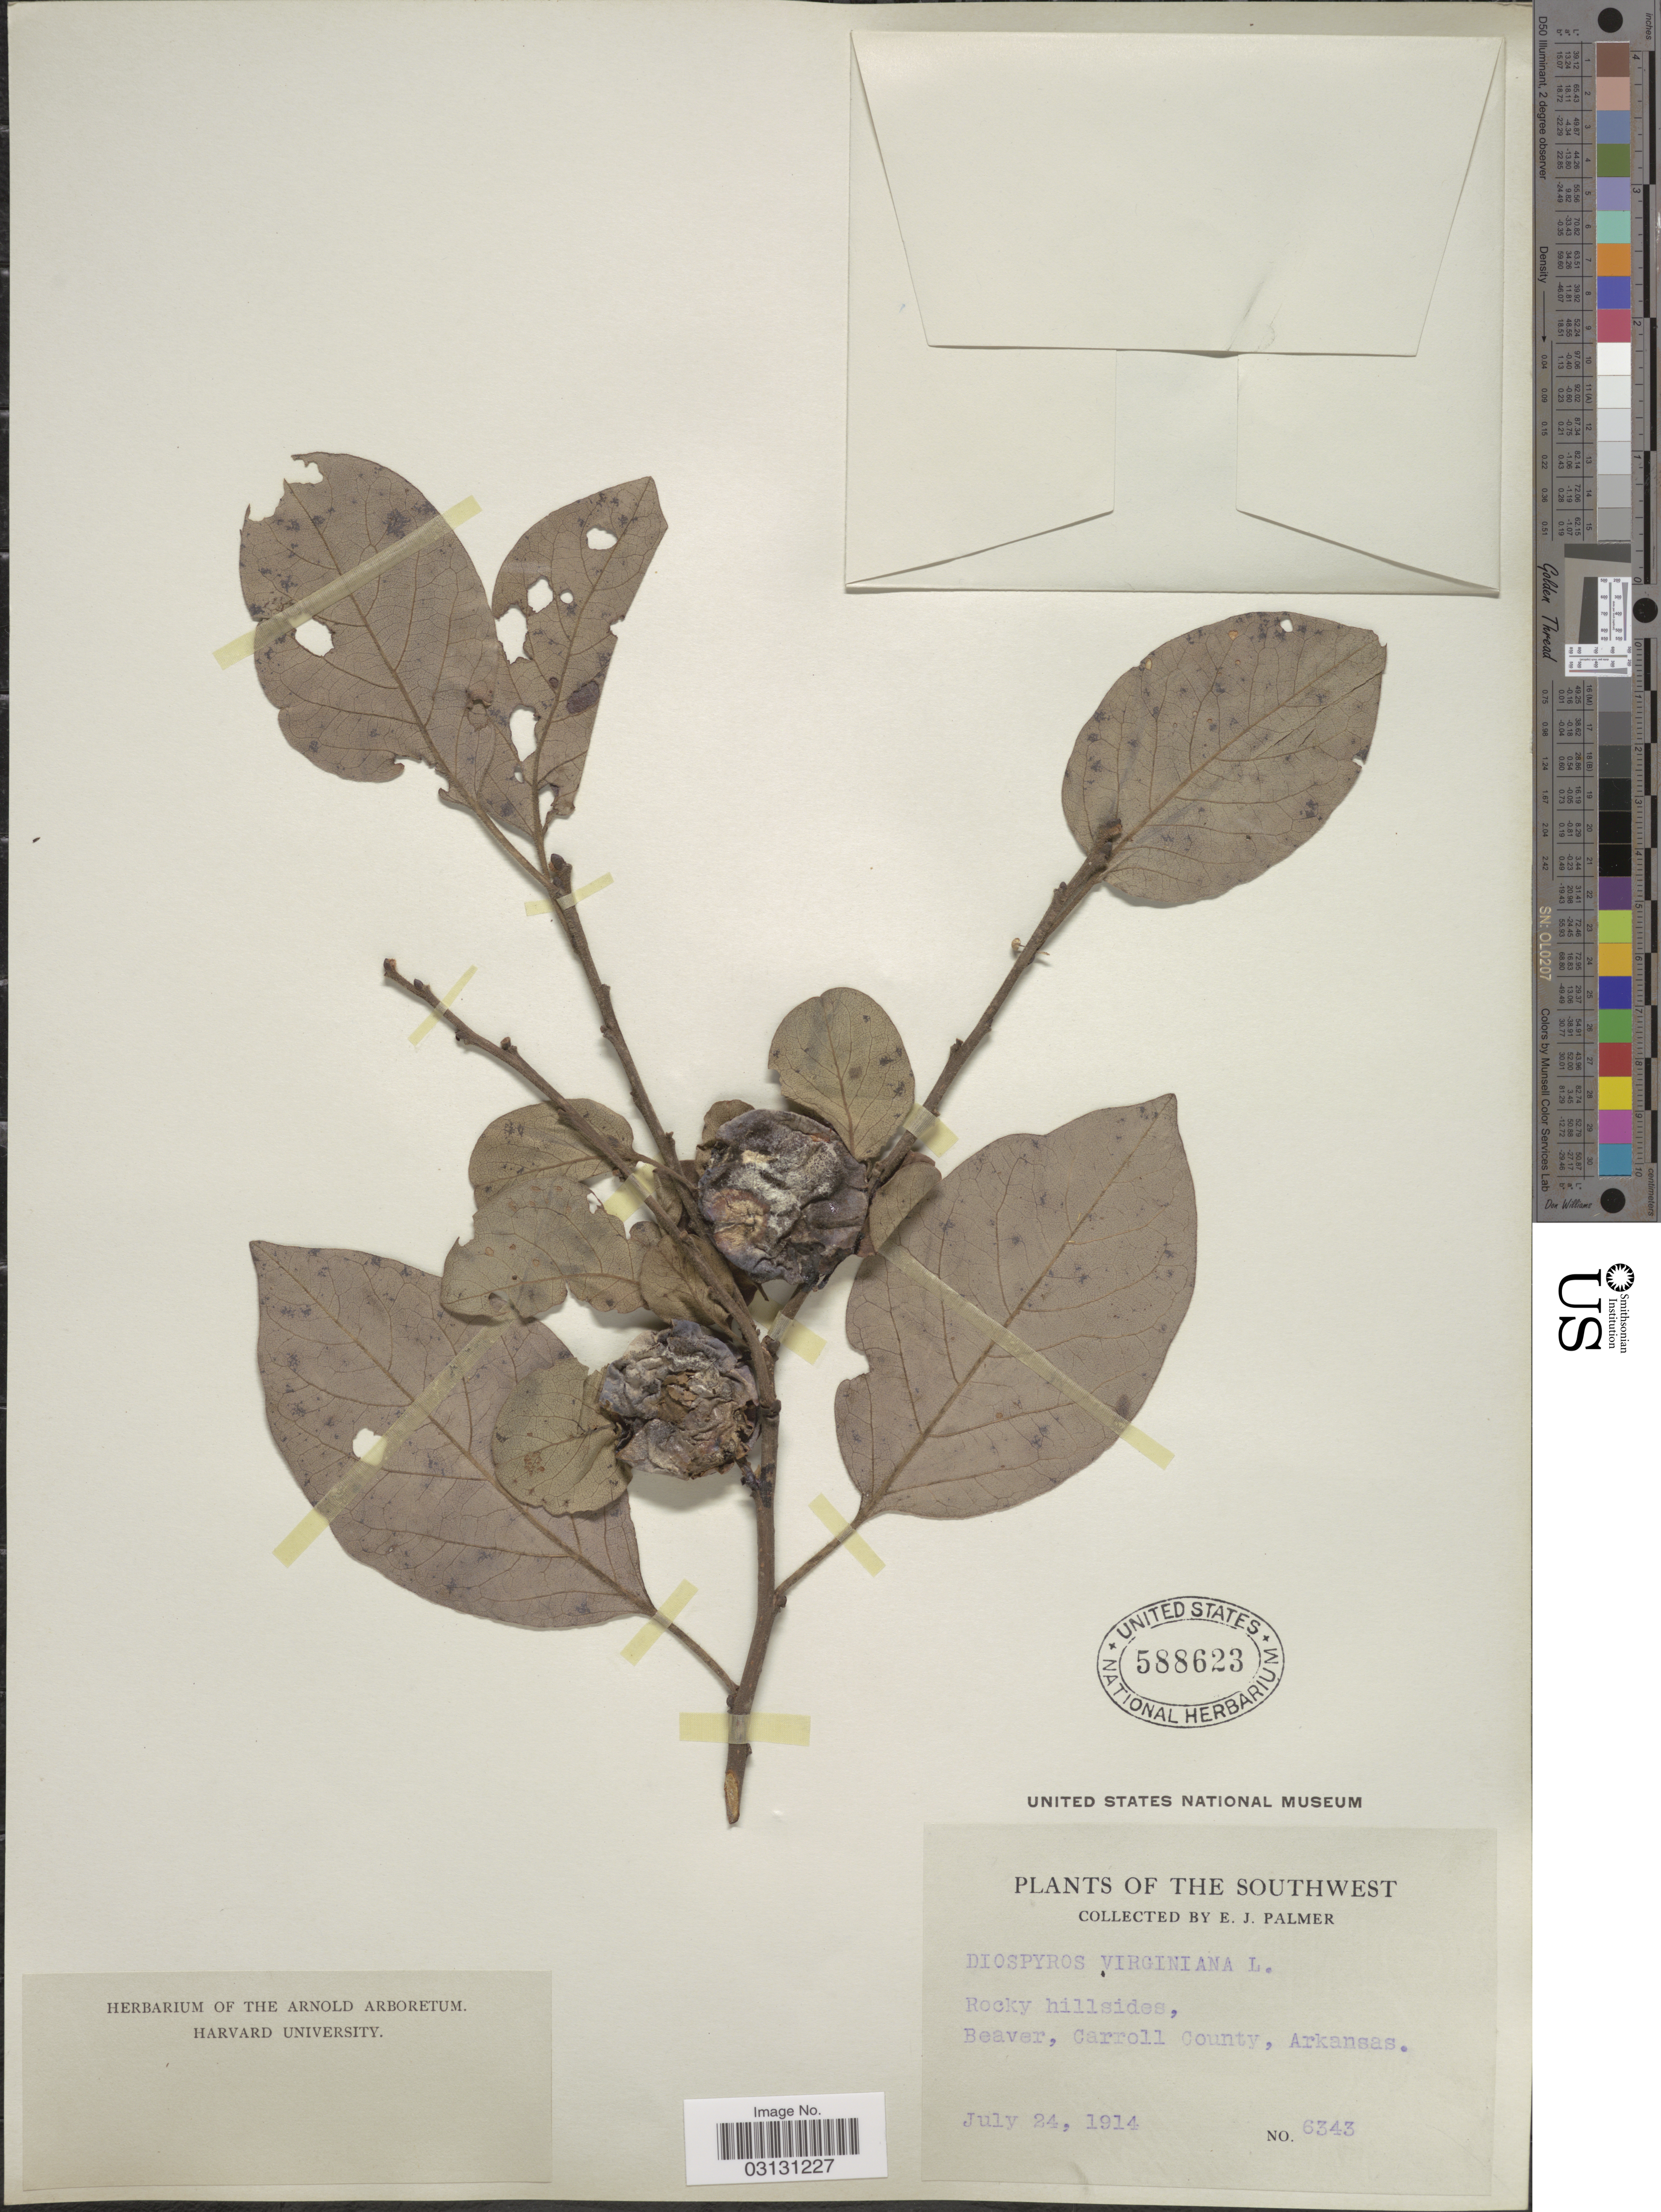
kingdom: Plantae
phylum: Tracheophyta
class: Magnoliopsida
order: Ericales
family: Ebenaceae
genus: Diospyros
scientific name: Diospyros virginiana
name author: L.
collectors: E. J. Palmer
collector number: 6343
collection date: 1914-07-24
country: United States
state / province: Arkansas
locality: The Southwest. Beaver, Carroll County.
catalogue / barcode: US 588623